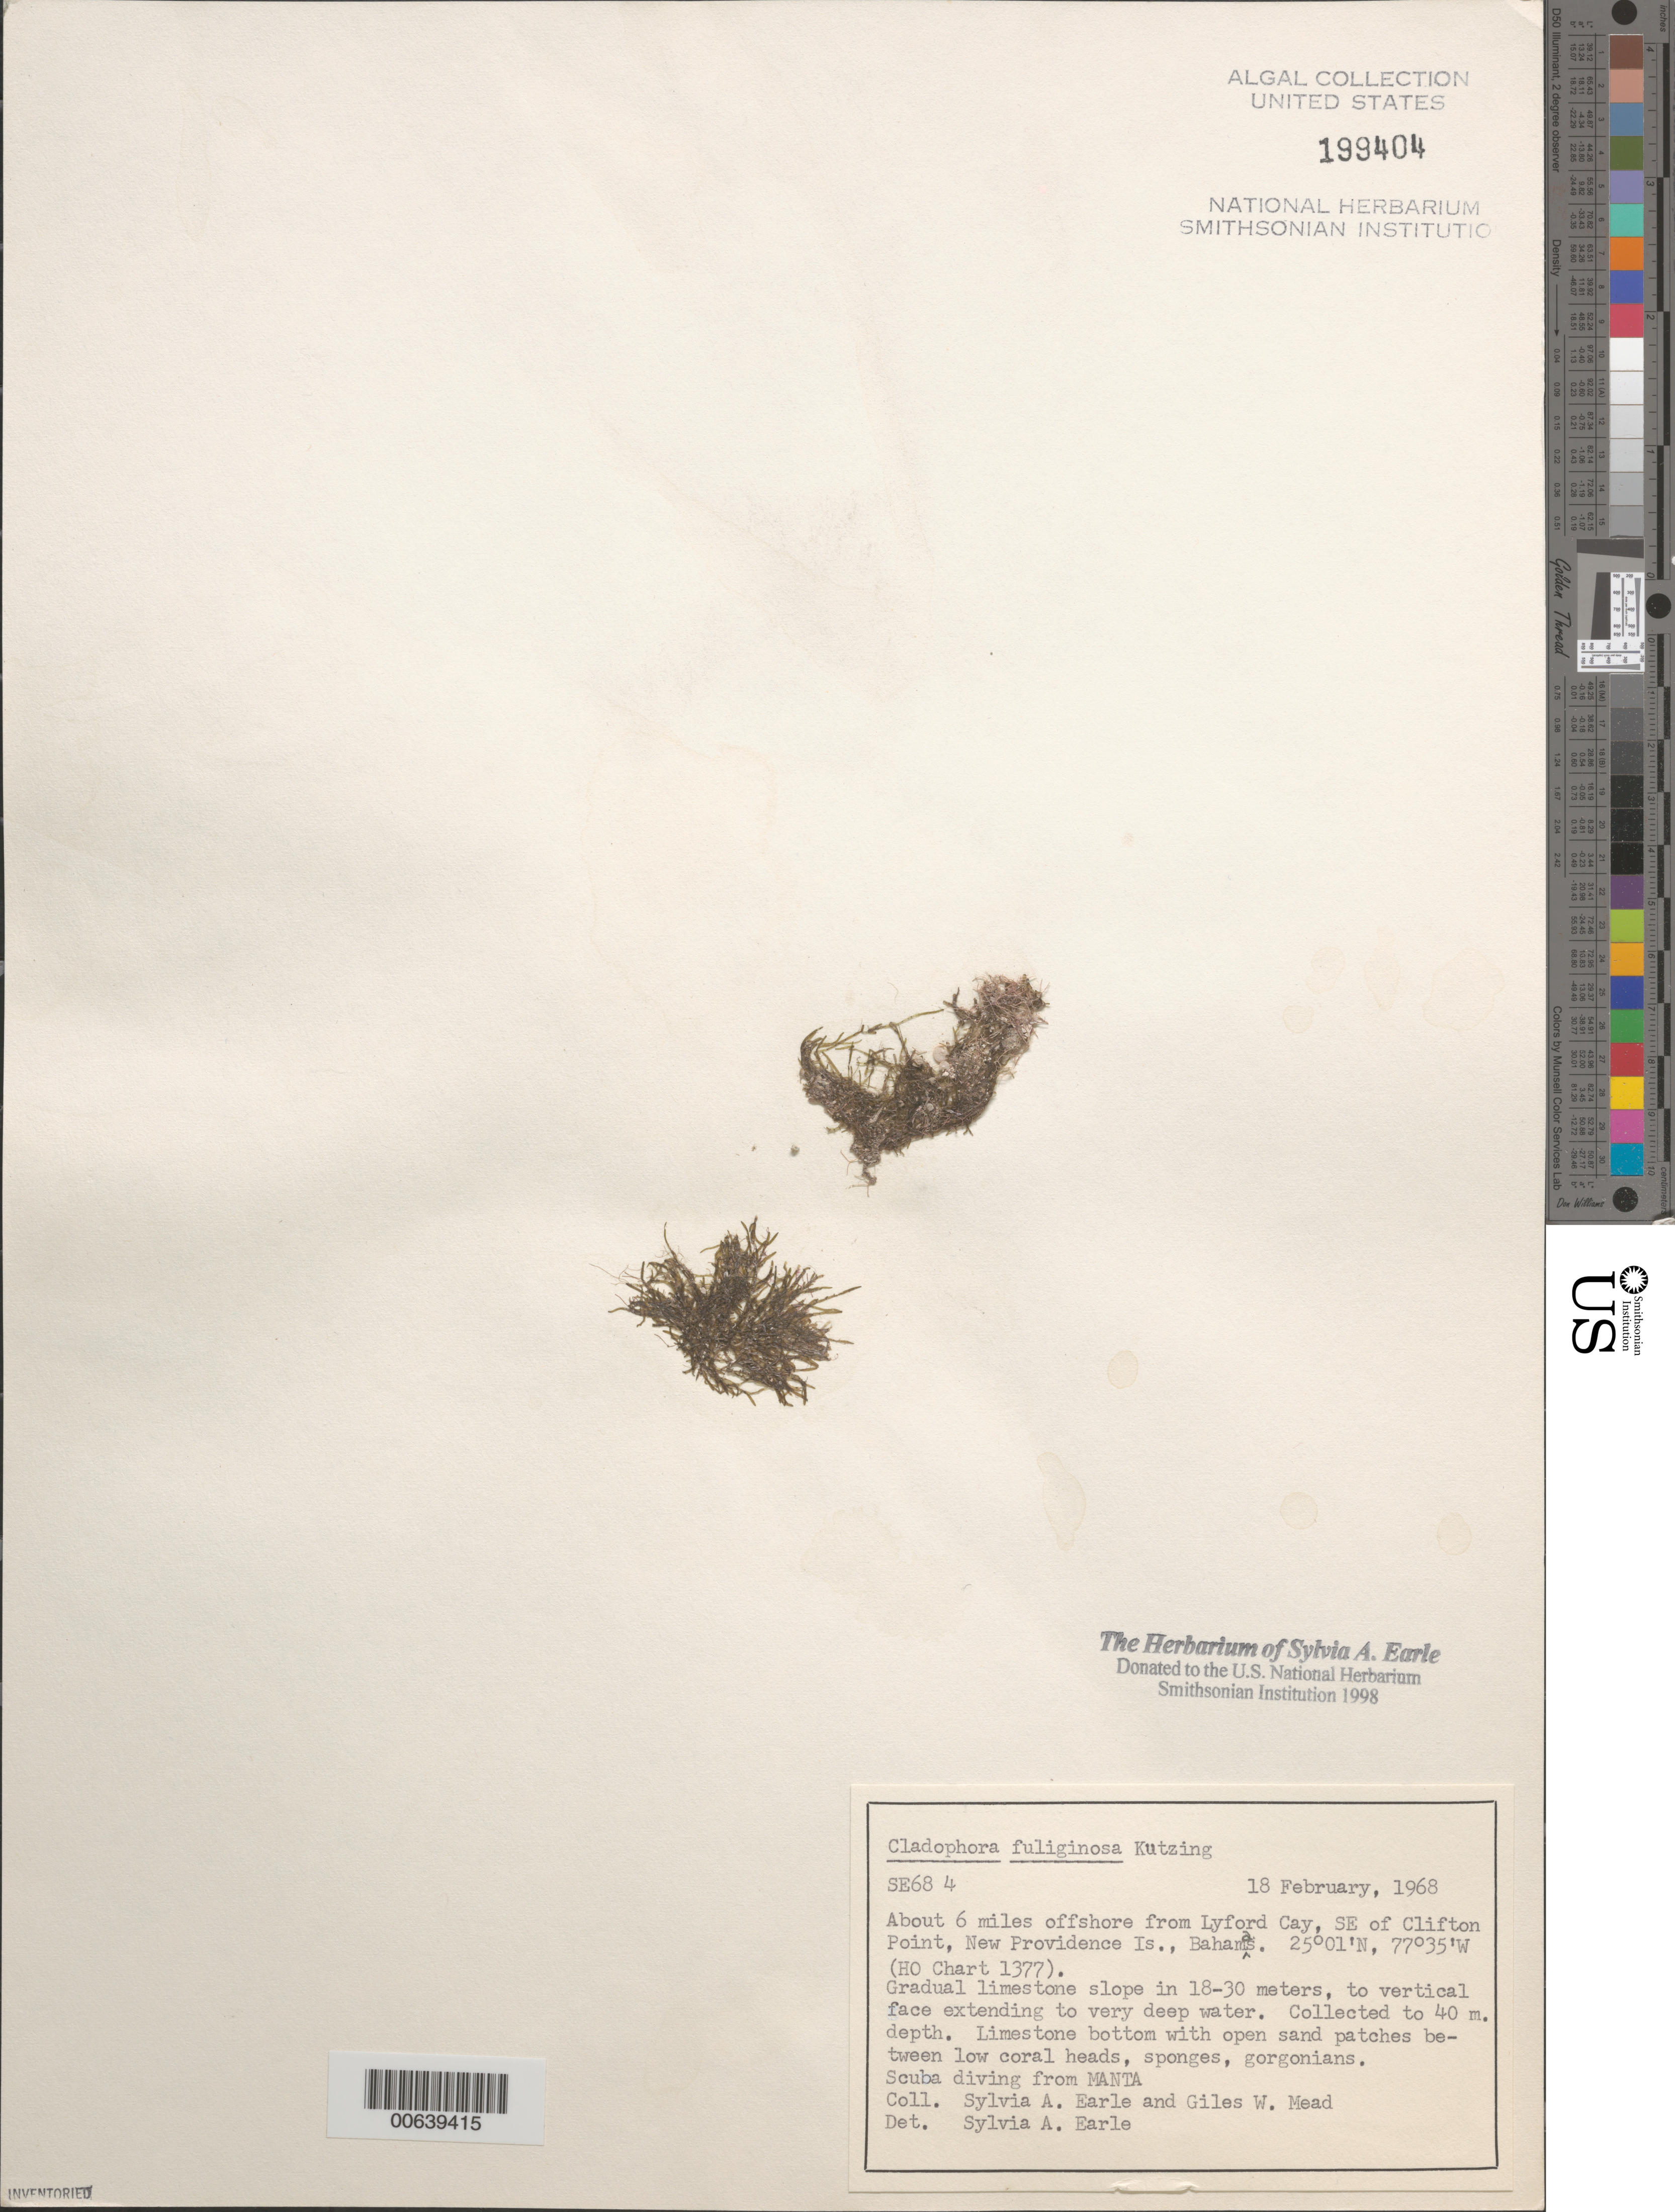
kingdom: Plantae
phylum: Chlorophyta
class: Ulvophyceae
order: Cladophorales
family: Cladophoraceae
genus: Cladophora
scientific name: Cladophora fuliginosa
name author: Kütz.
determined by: Earle, S. A.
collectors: S. A. Earle & G. W. Mead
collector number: Se 684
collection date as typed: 18 Feb 1968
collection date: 1968-02-18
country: Bahamas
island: New Providence Island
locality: Ca. 6 miles off Lyford Cay, southeast of Clifton Point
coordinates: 25 01' N, 77 35' W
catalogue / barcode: US 199404